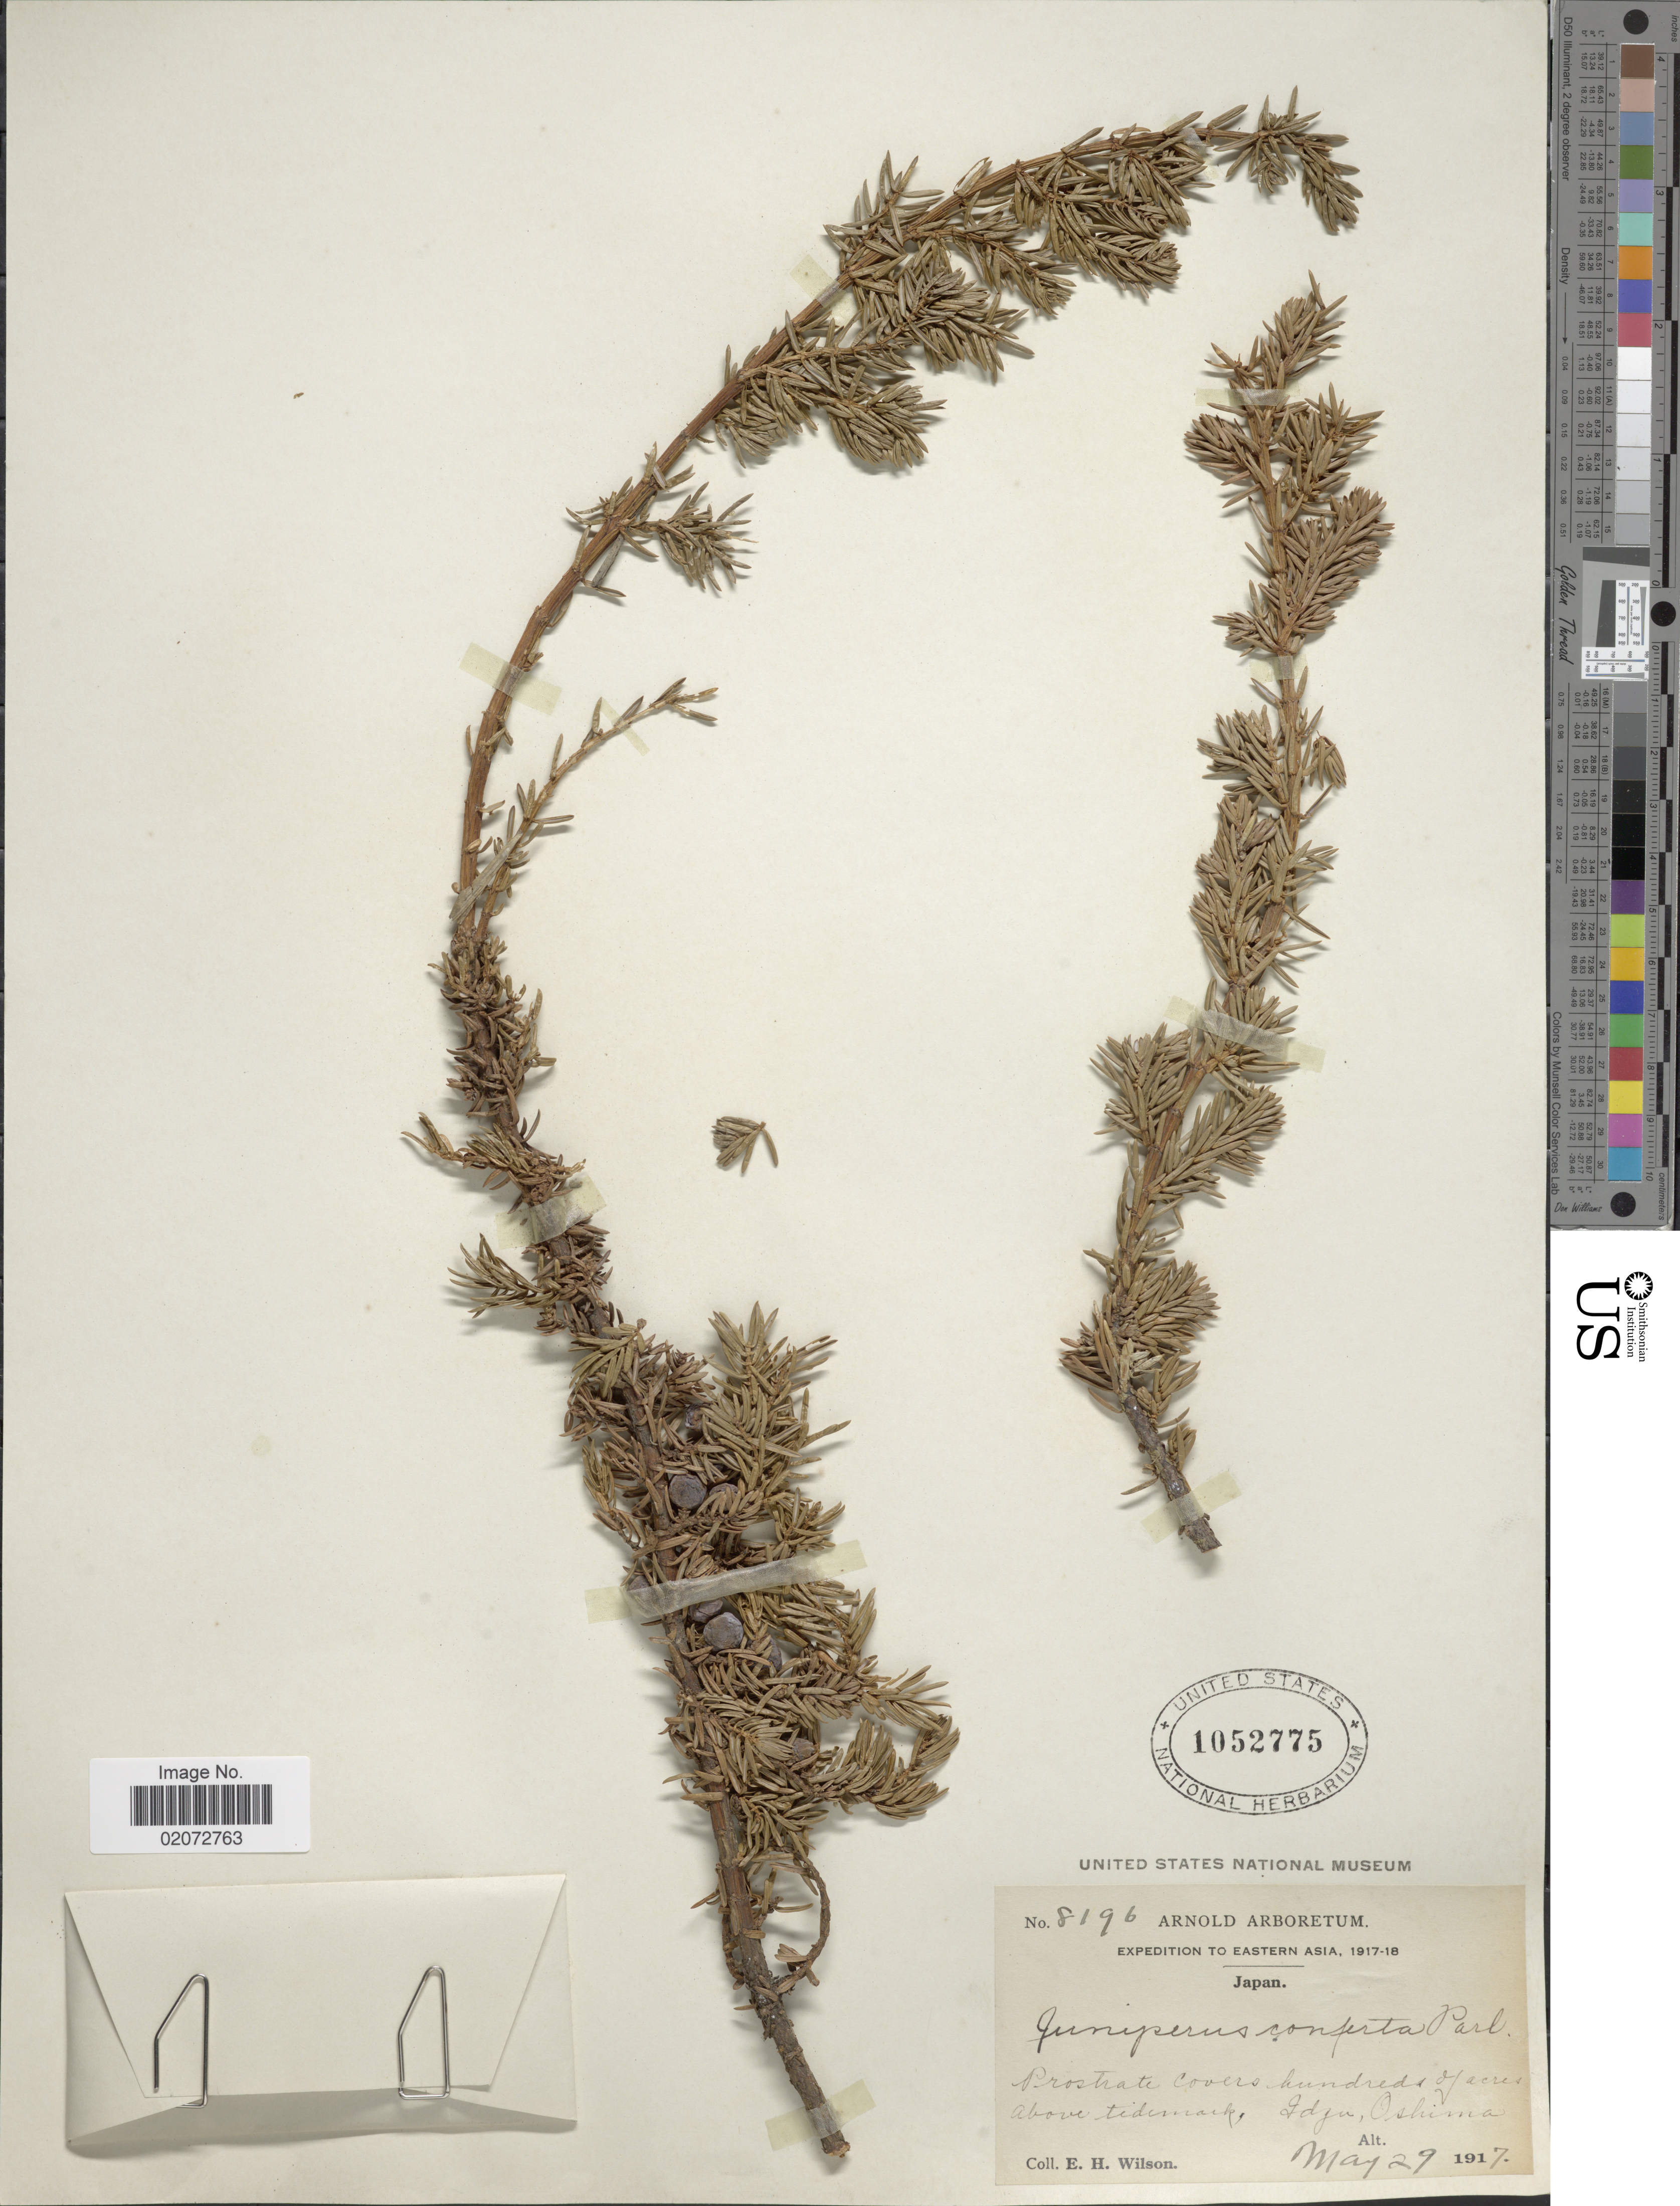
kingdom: Plantae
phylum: Tracheophyta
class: Pinopsida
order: Pinales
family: Cupressaceae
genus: Juniperus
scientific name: Juniperus conferta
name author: Parl.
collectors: E. Wilson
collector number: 8196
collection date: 1917-05-29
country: Japan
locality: Above tidemark, Idzu Oshima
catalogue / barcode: US 1052775